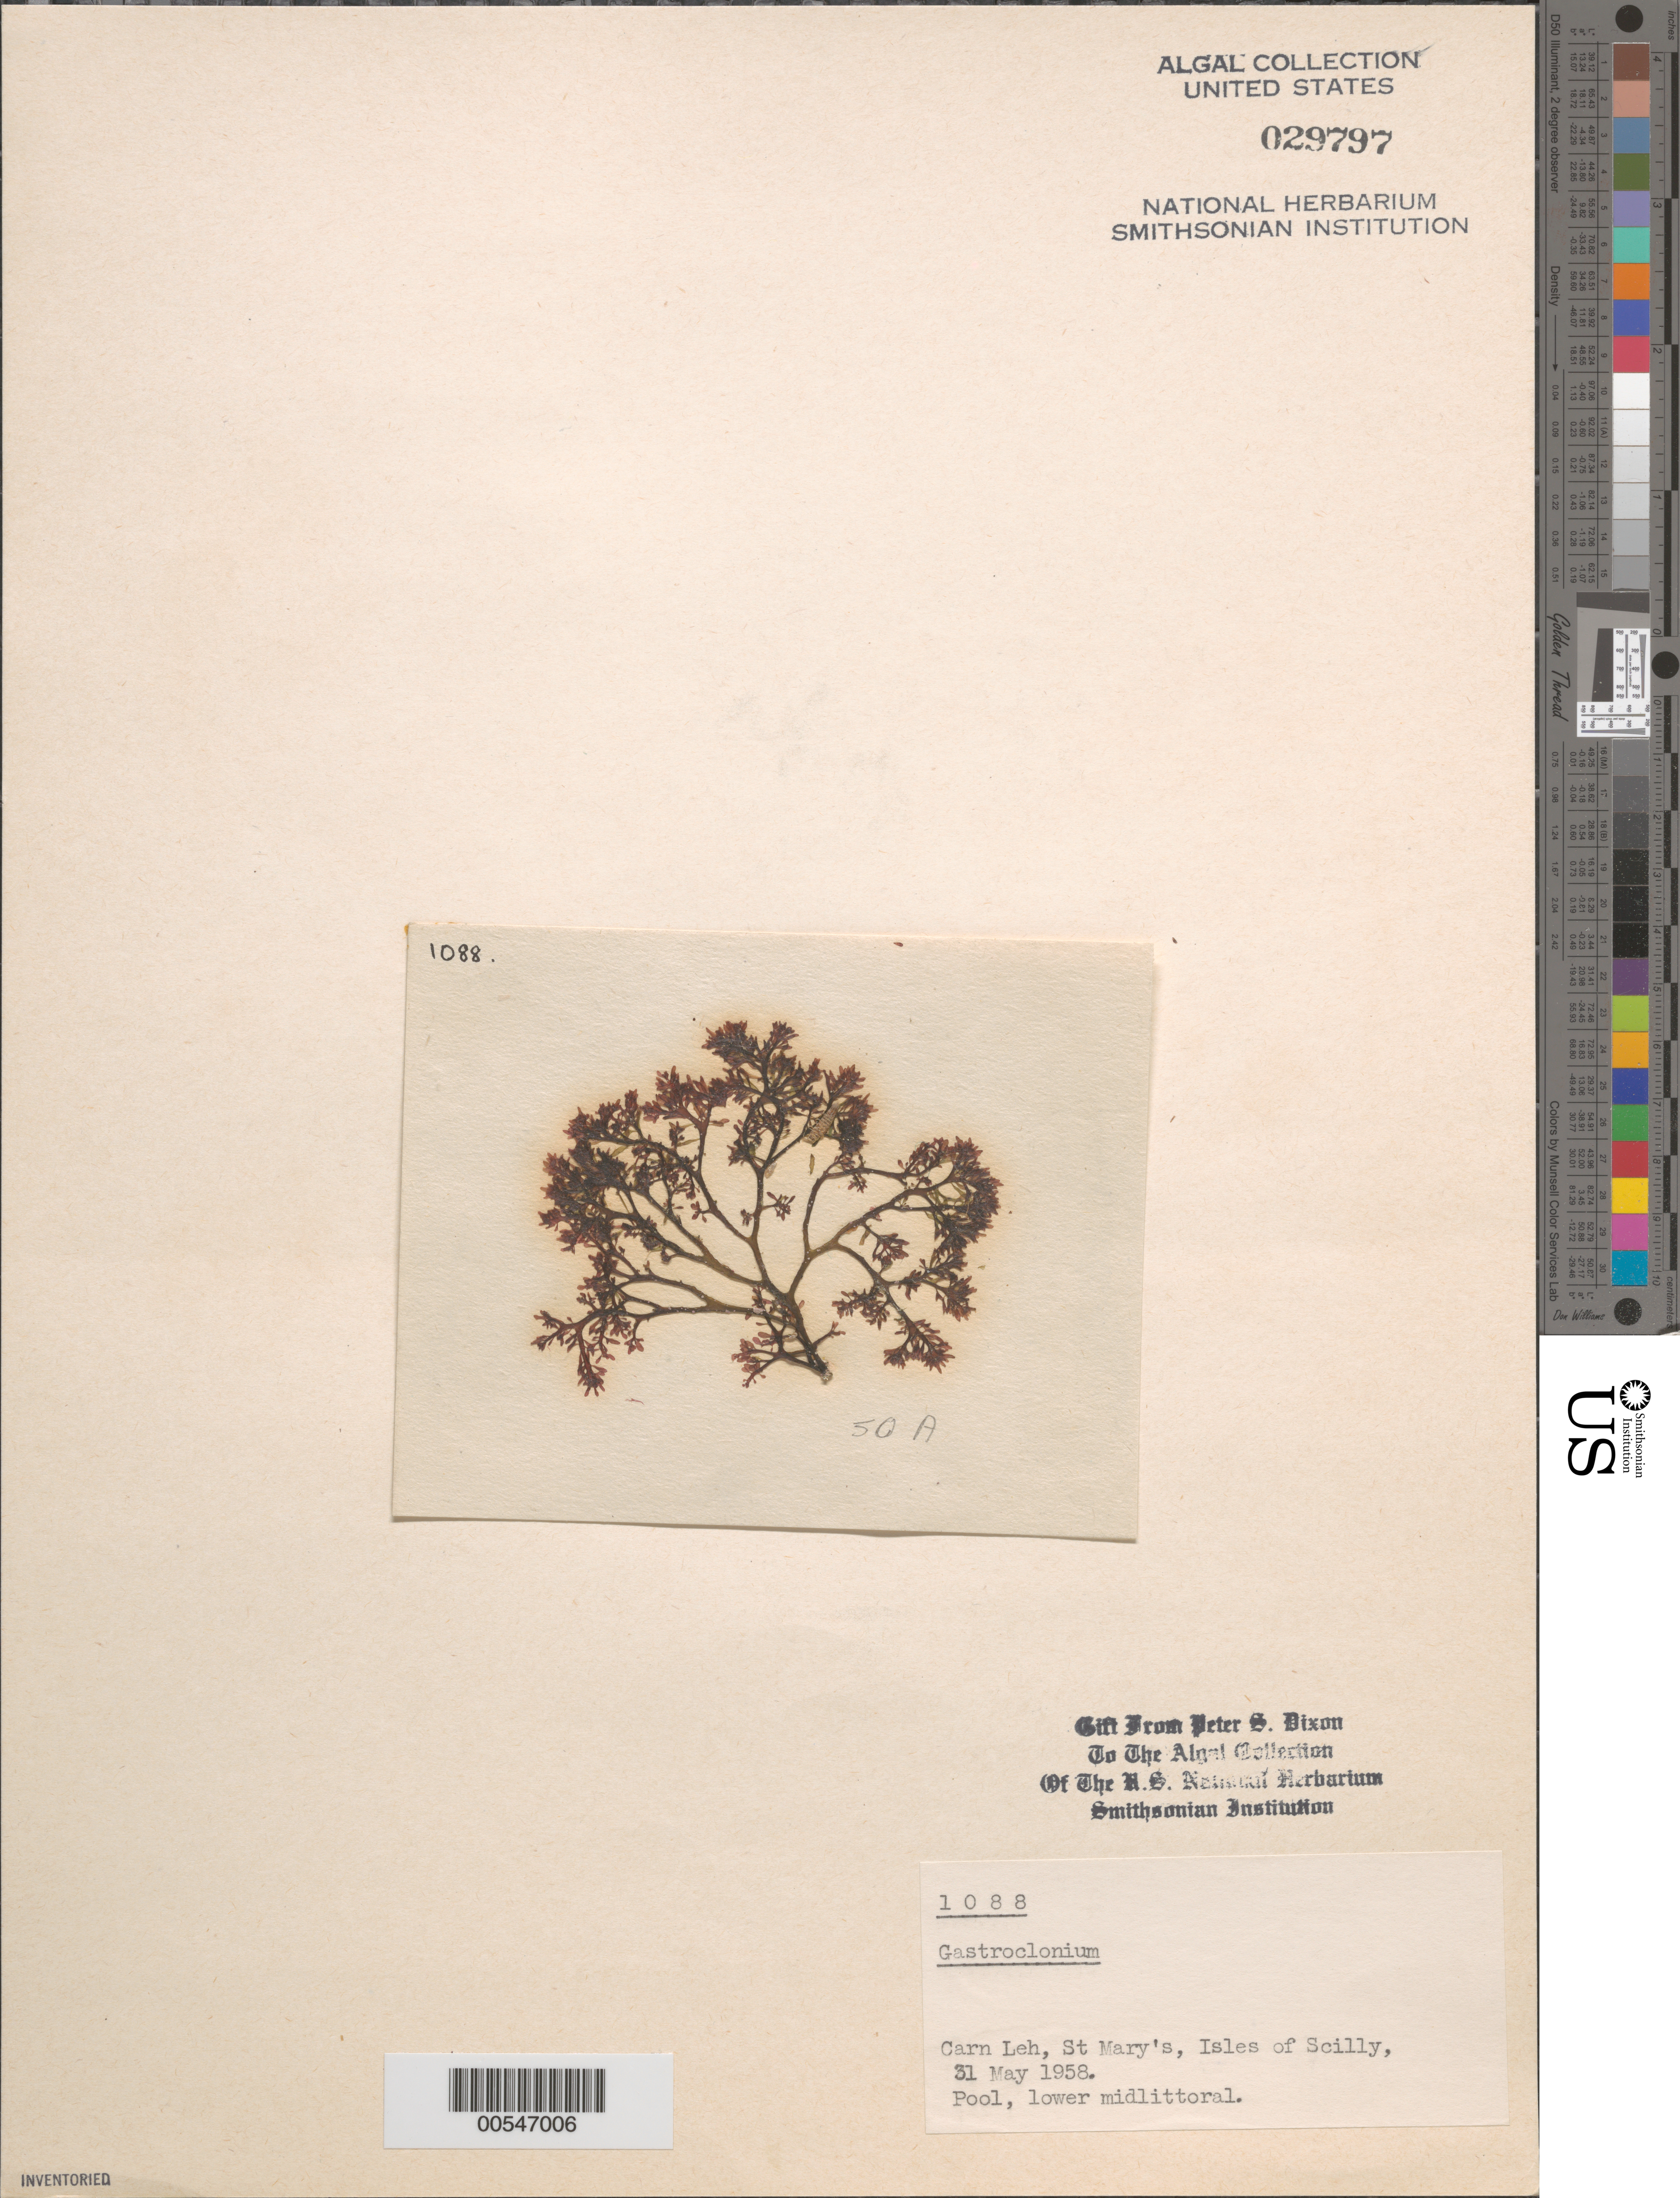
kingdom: Plantae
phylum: Rhodophyta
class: Florideophyceae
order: Rhodymeniales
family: Champiaceae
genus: Gastroclonium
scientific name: Gastroclonium sp.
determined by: Dixon, P. S.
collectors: P. S. Dixon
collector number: PSD 1088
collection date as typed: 31 May 1958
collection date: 1958-05-31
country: United Kingdom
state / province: England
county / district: Council of the Isles of Scilly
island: St. Mary's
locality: Carn Leh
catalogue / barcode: US 29797